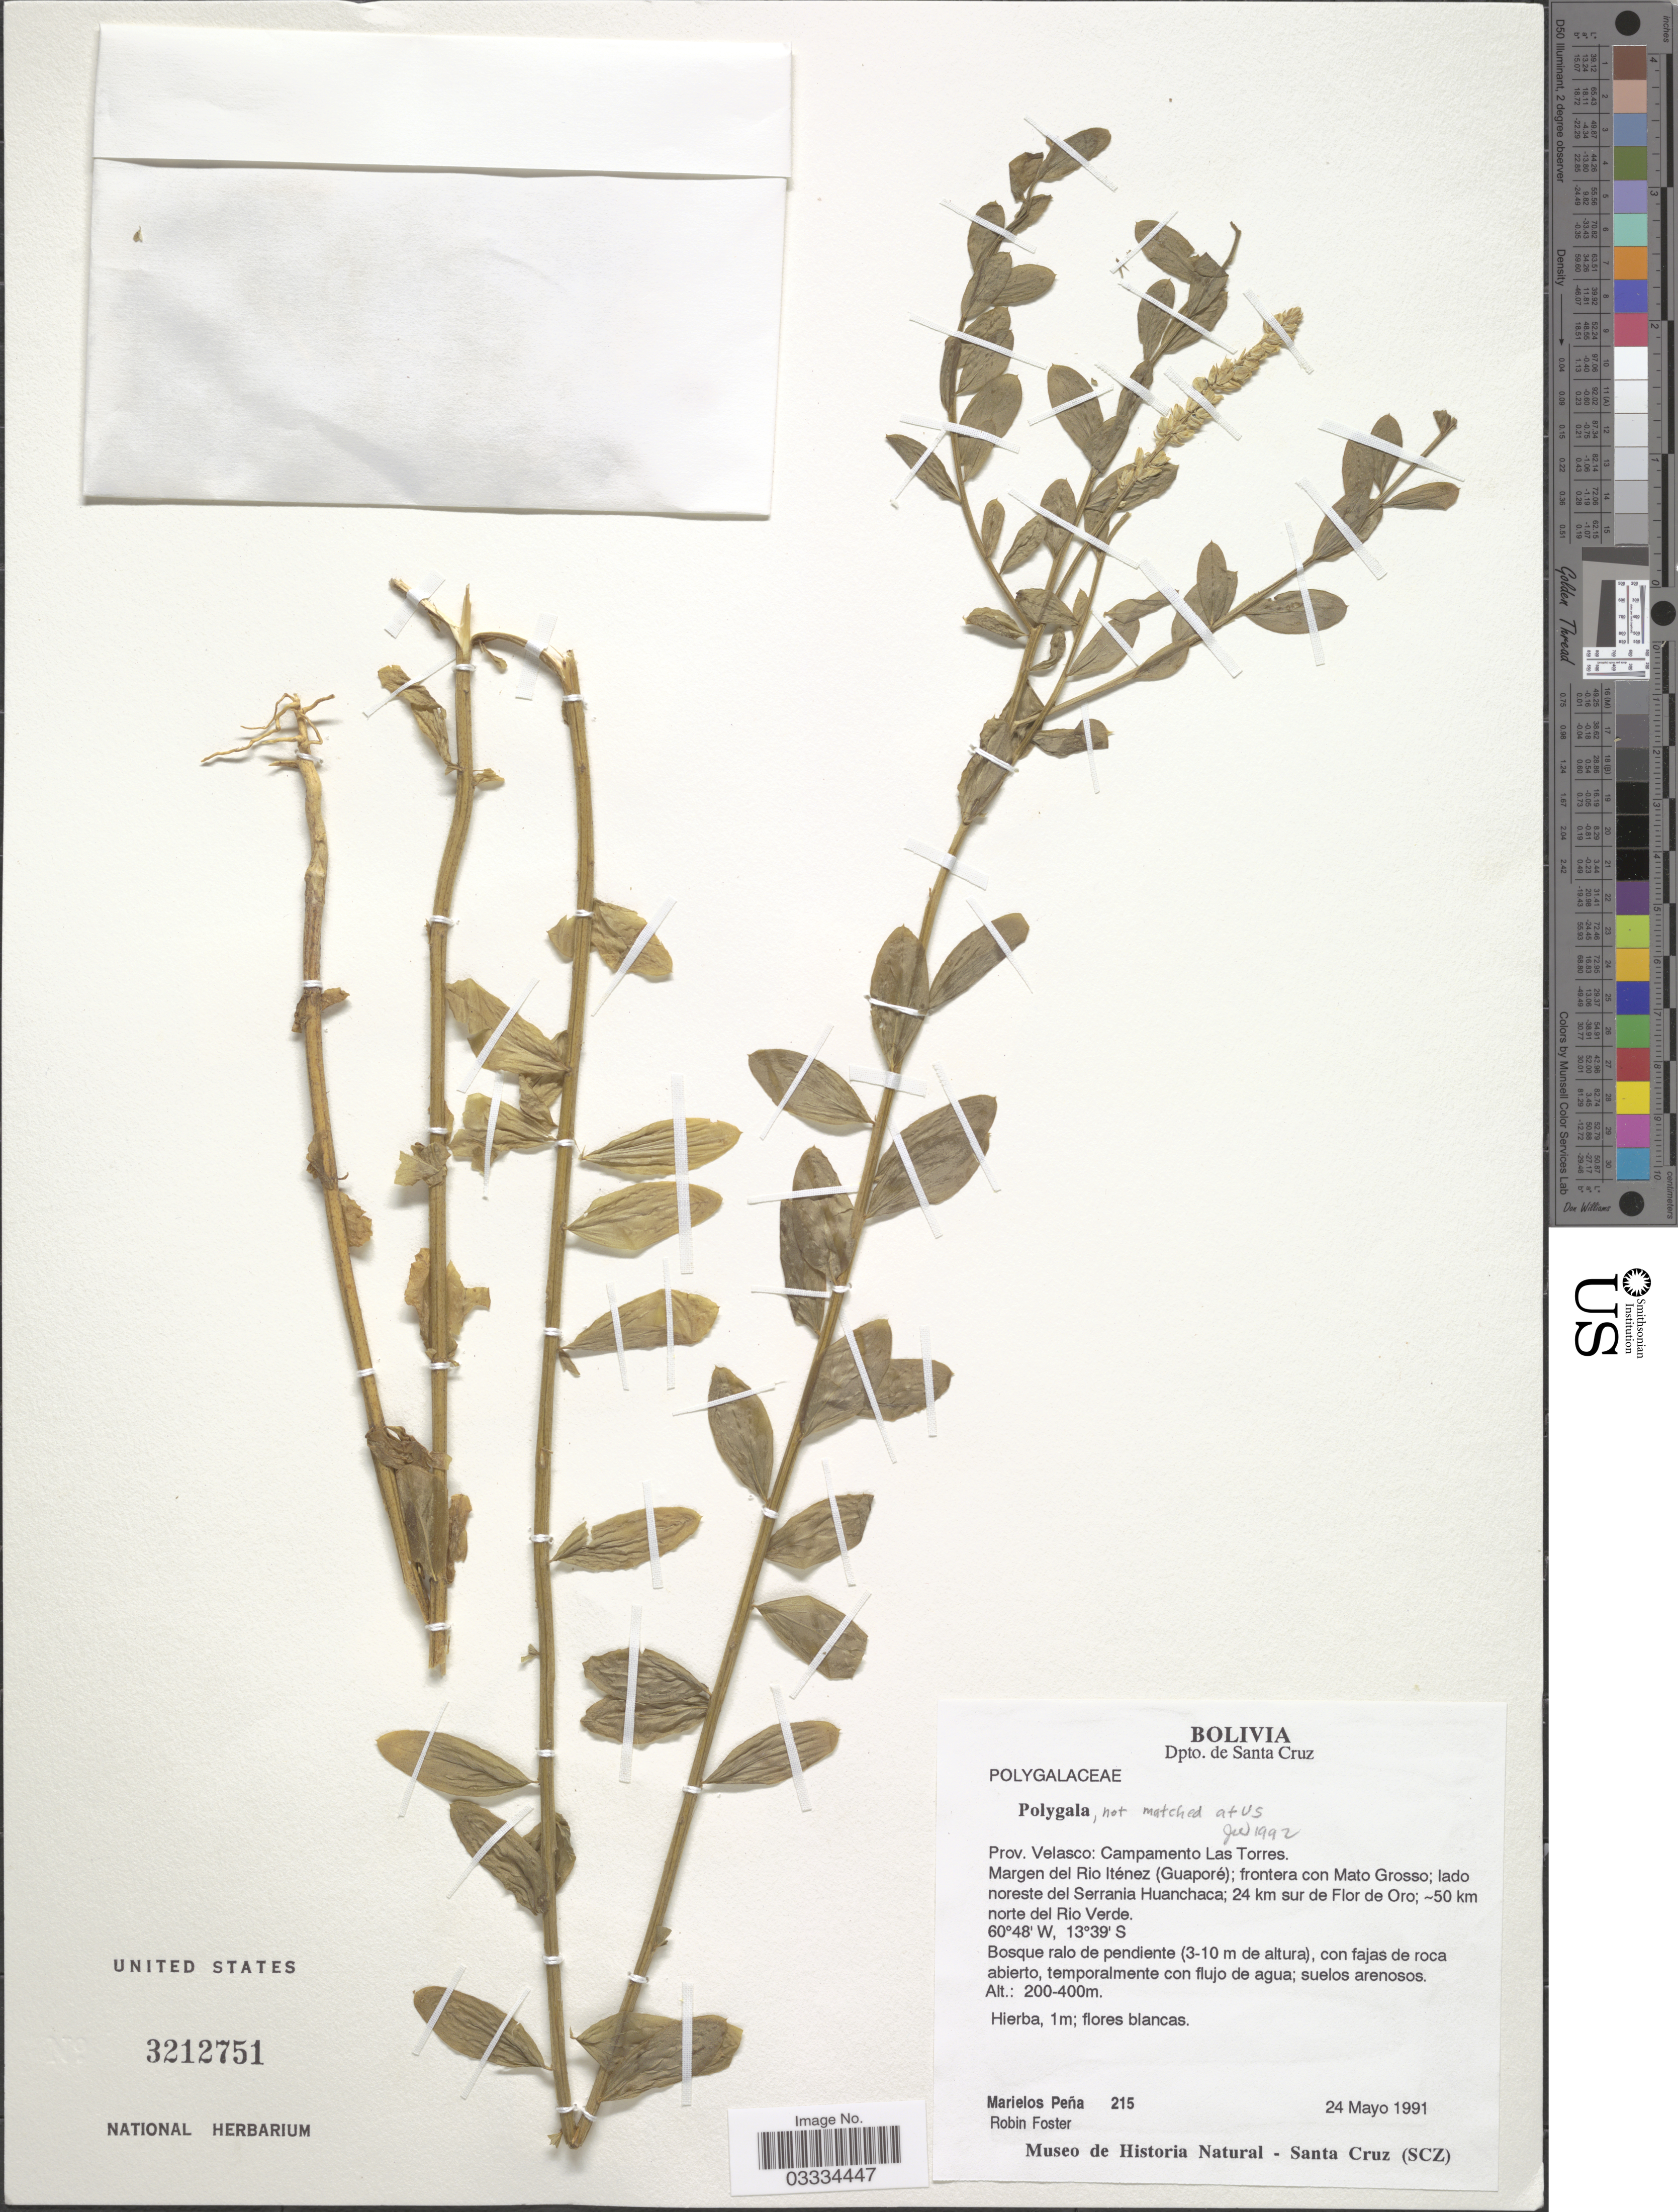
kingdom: Plantae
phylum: Tracheophyta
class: Magnoliopsida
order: Fabales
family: Polygalaceae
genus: Polygala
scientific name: Polygala sp.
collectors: Marielos Peña & R. B. Foster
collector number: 215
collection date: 1991-05-24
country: Bolivia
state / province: Santa Cruz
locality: Dpto. de Santa Cruz. Prov. Velasco: Campamento Las Torres. Margen del Rio Iténez (Guaporé); frontera con mato Grosso; lado noreste del Serrania Huanchaca; 24 km sur de Flor de Oro; ~50 km norte del Rio Verde.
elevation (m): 200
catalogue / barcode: US 3212751